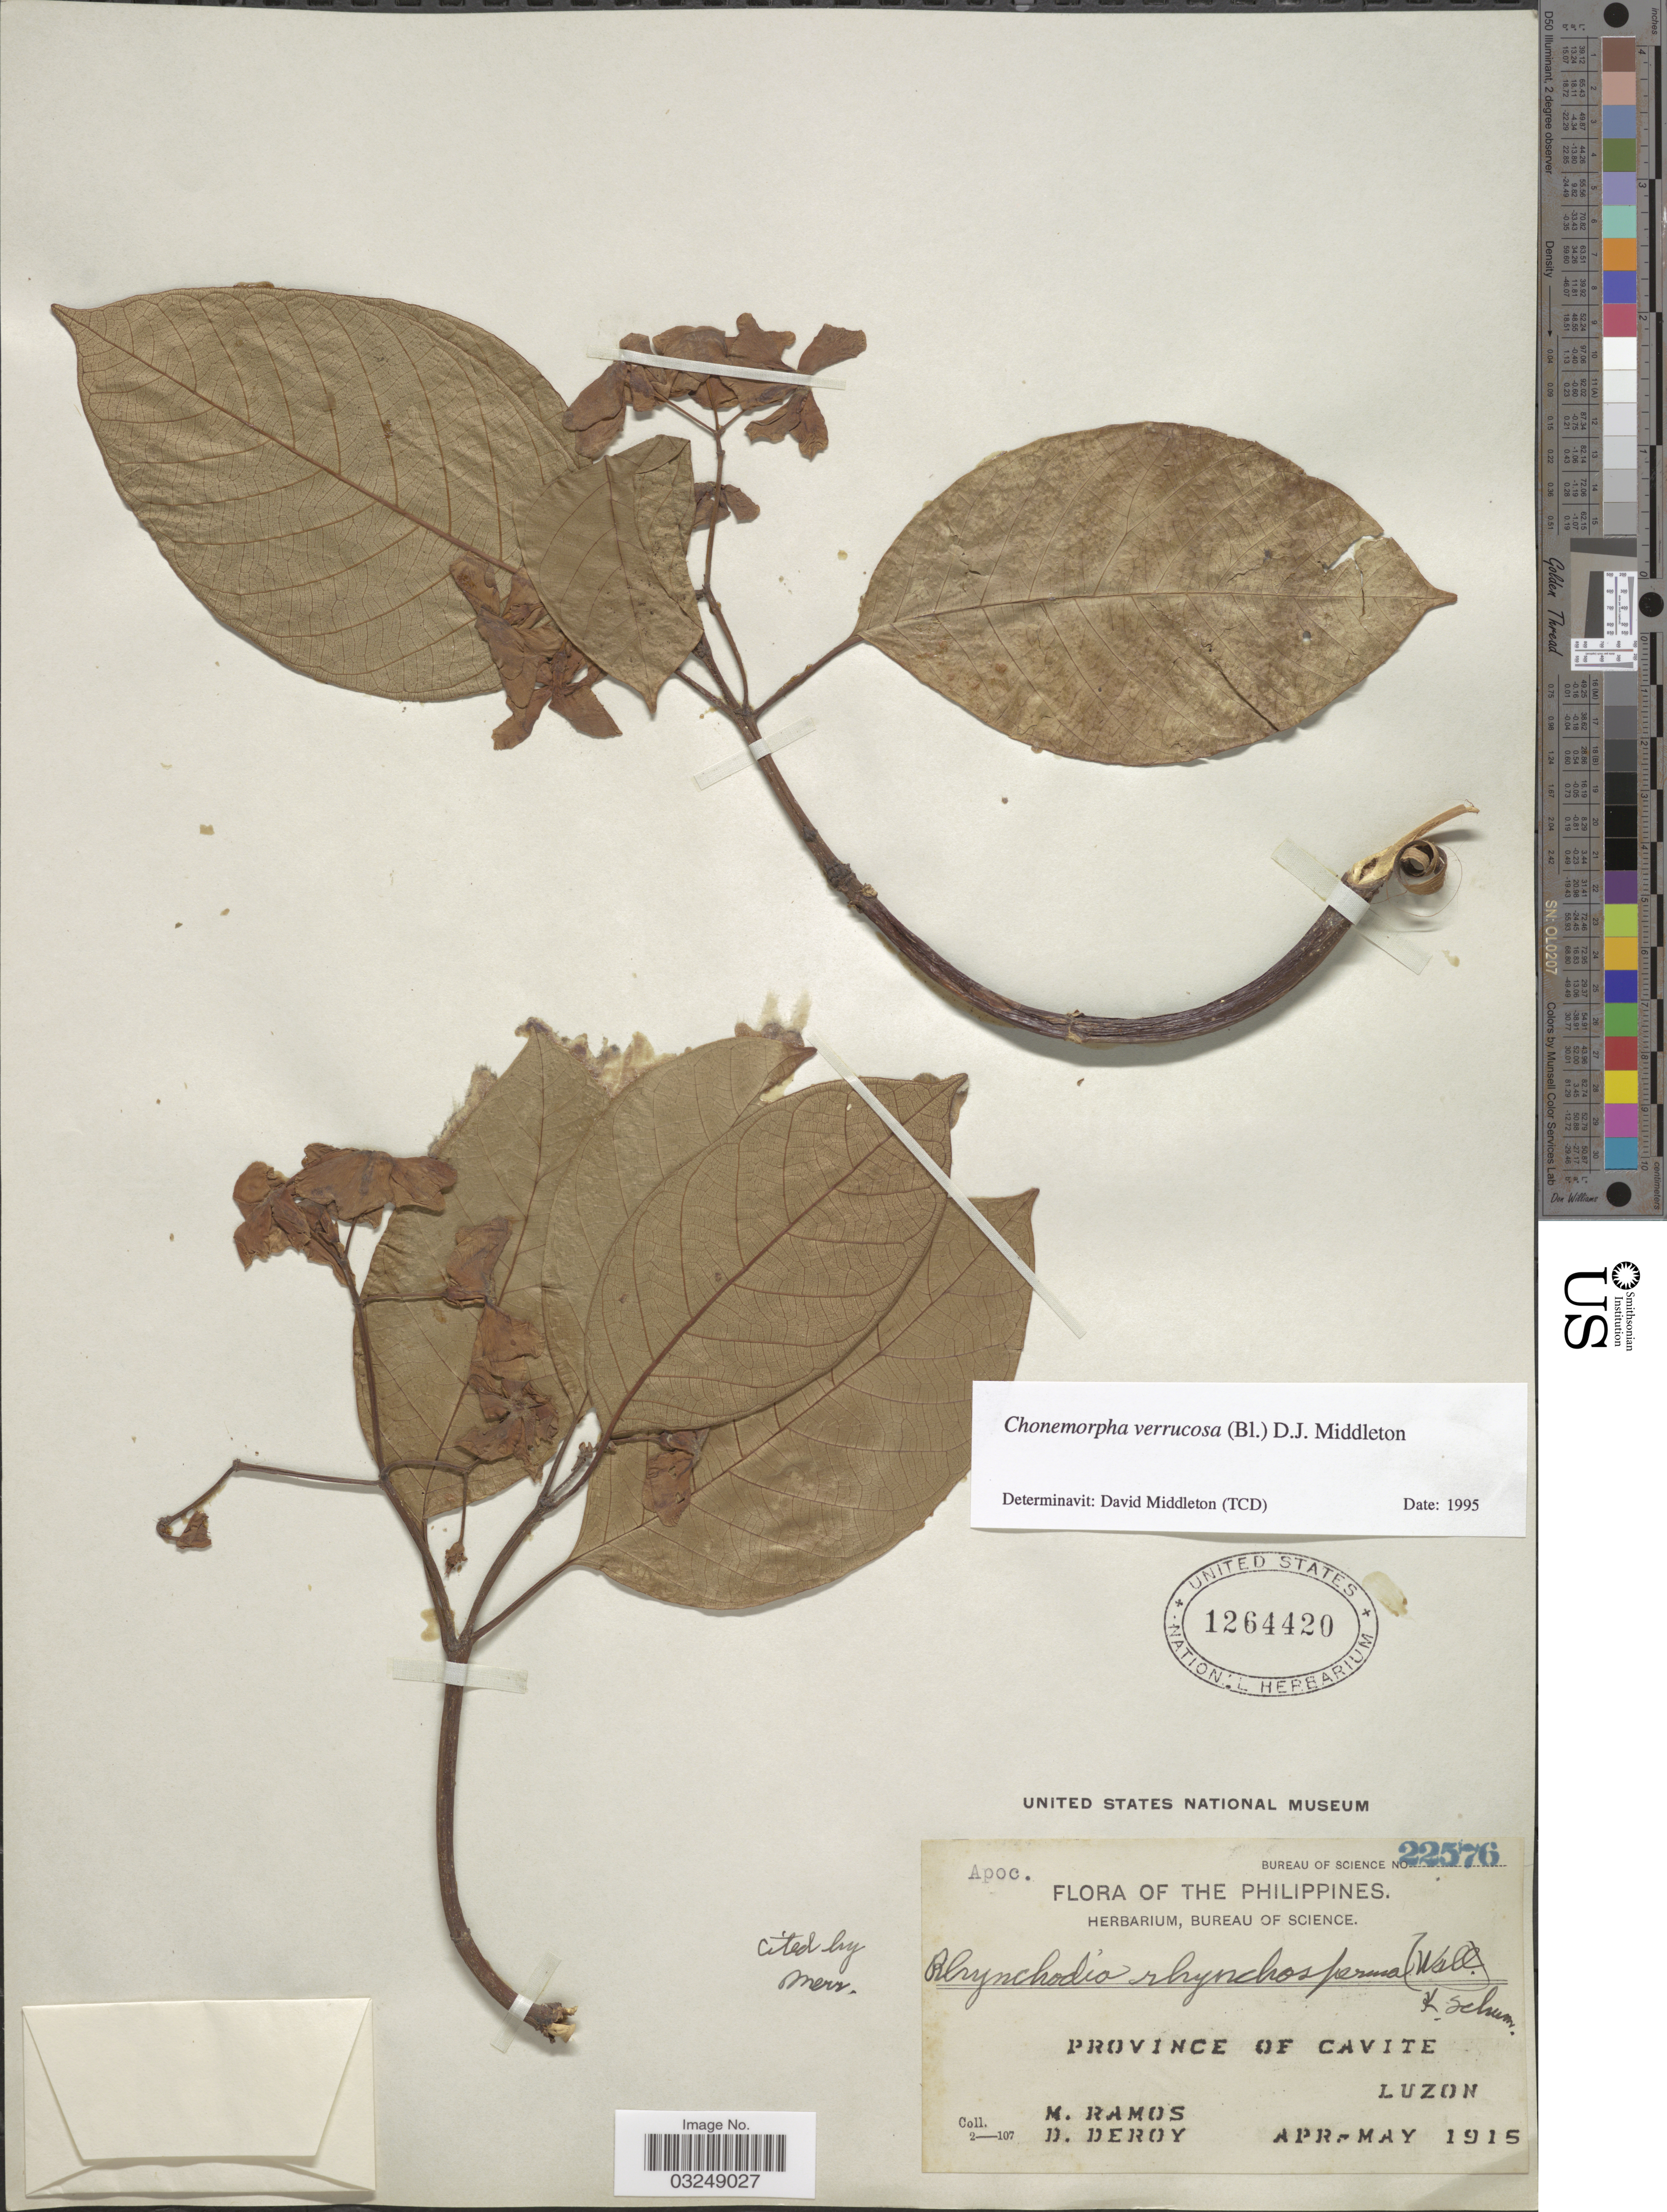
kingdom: Plantae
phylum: Tracheophyta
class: Magnoliopsida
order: Gentianales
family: Apocynaceae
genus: Chonemorpha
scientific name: Chonemorpha verrucosa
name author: (Blume) D.J. Middleton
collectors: M. Ramos & D. Deroy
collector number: Bureau of Science 22576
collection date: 1915-04/1915-05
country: Philippines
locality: Province of Cavite. Luzon.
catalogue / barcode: US 1264420